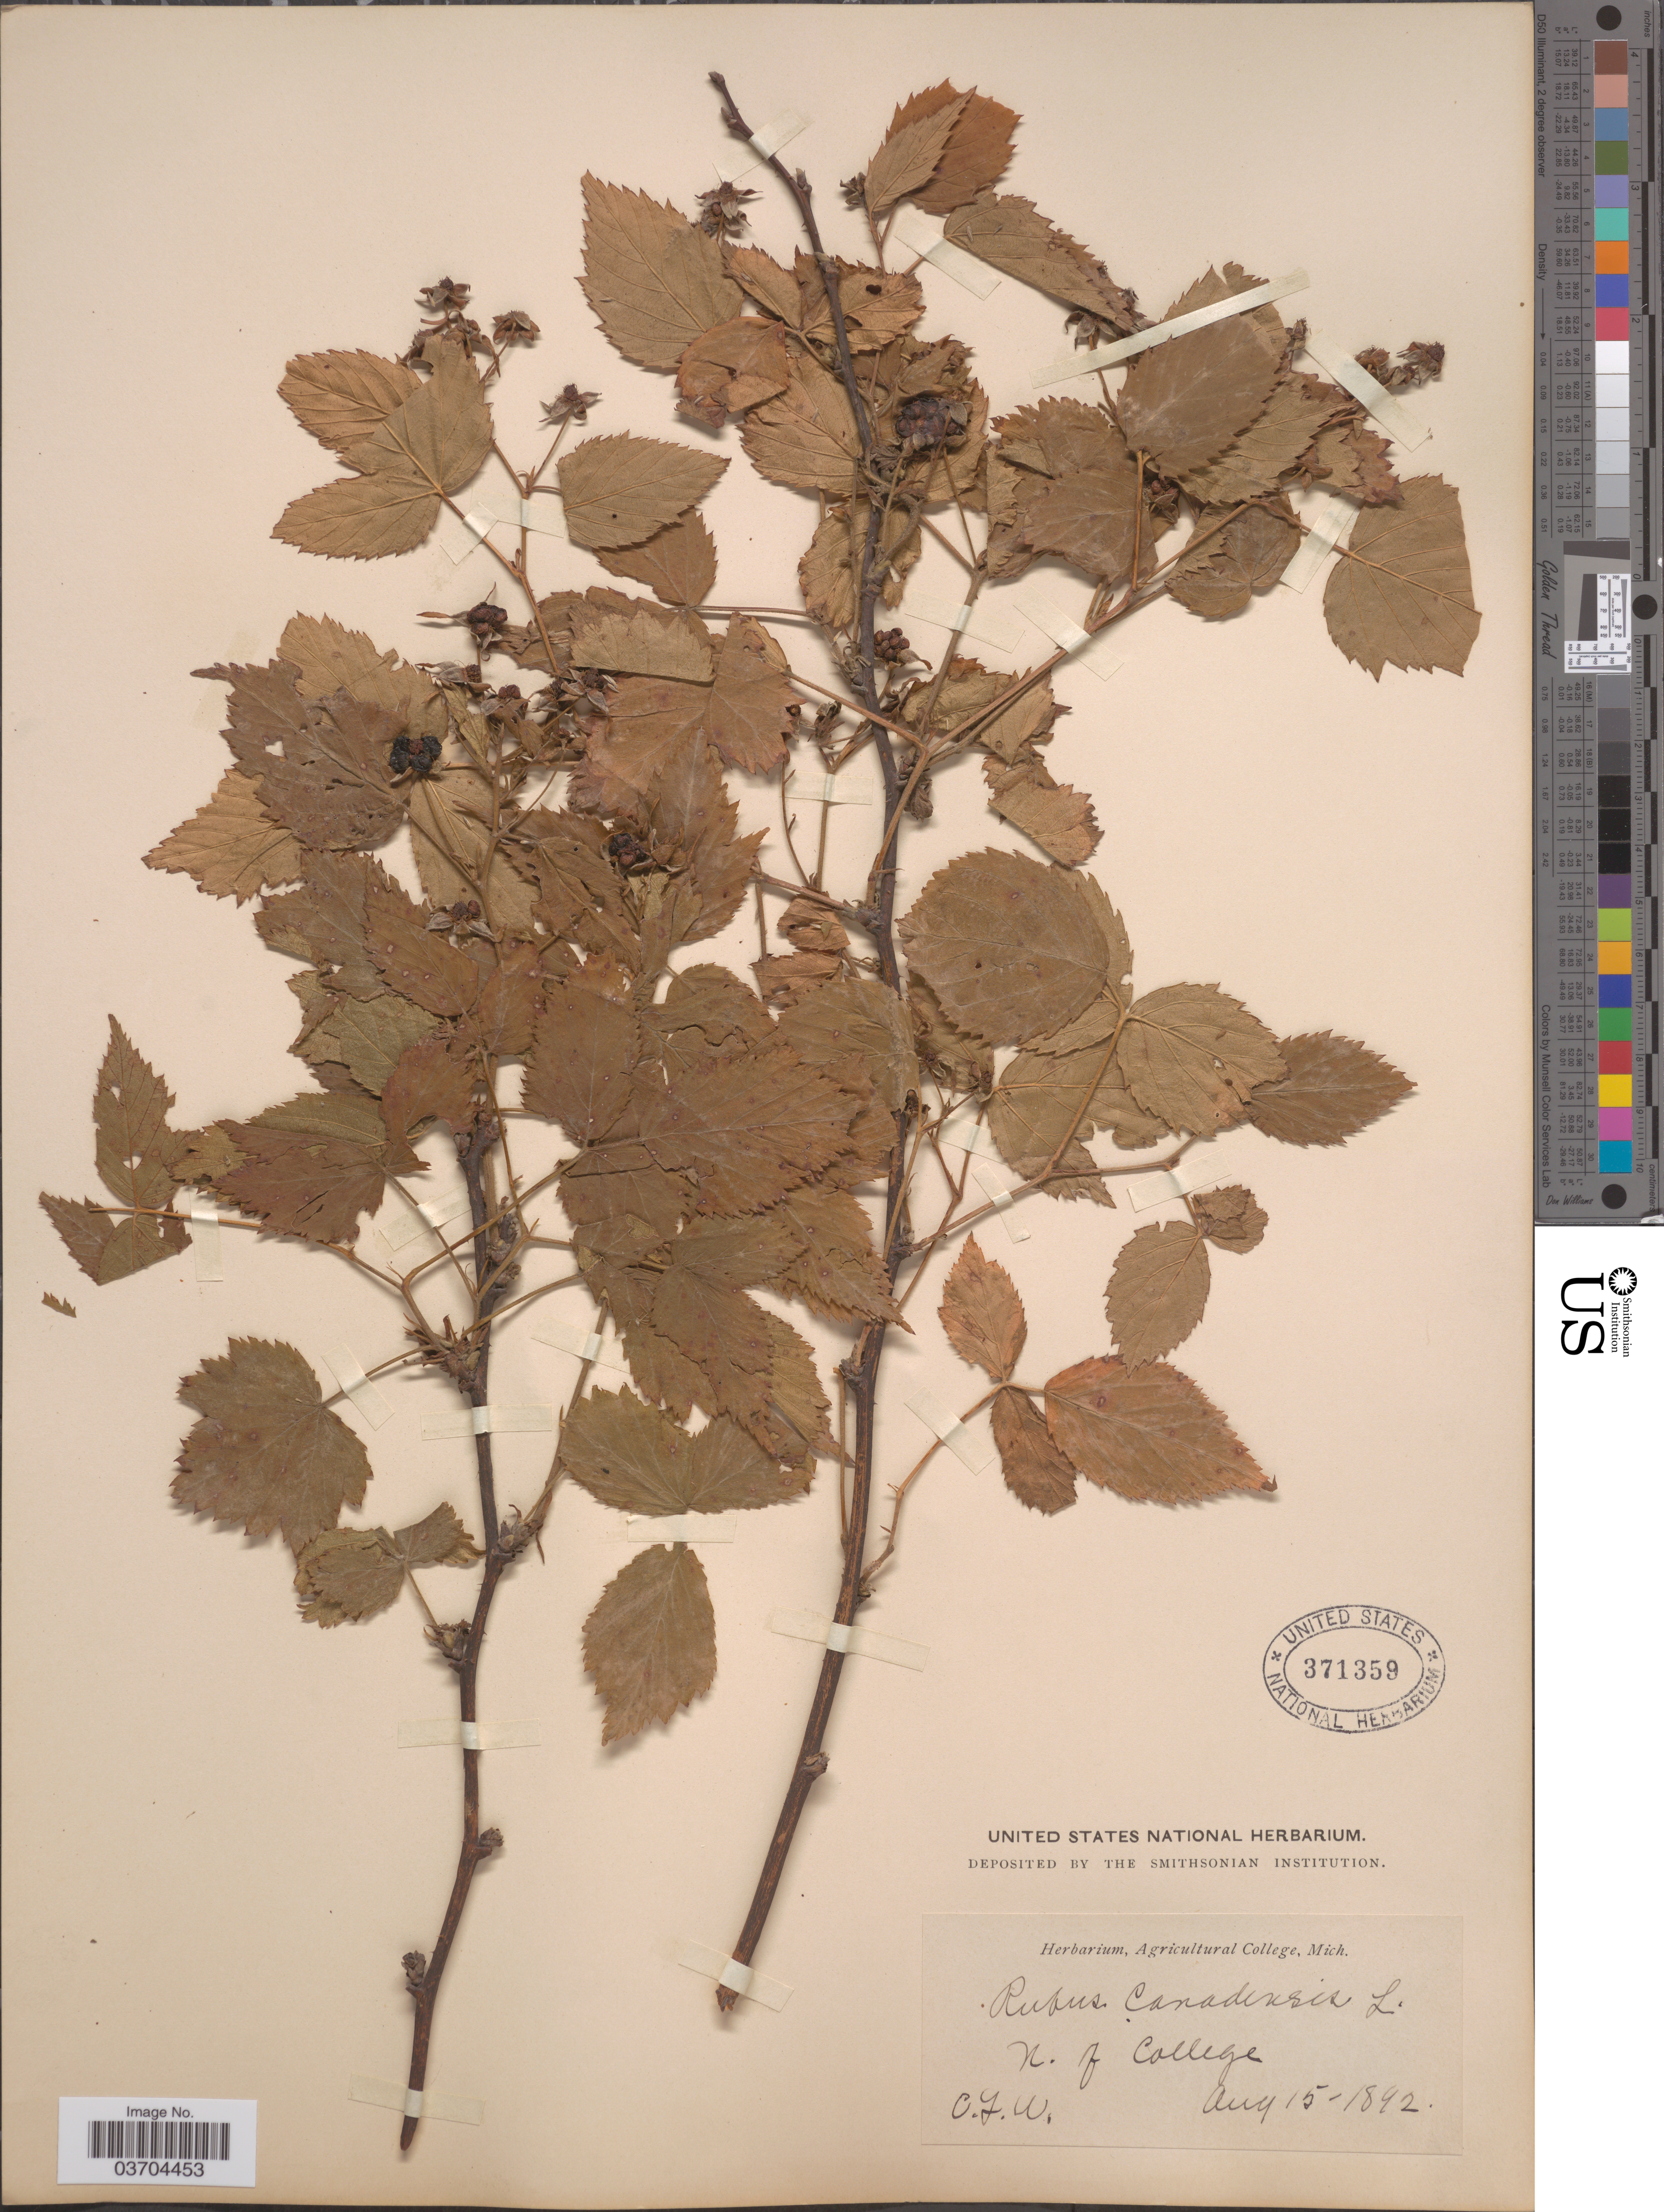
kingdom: Plantae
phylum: Tracheophyta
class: Magnoliopsida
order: Rosales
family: Rosaceae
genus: Rubus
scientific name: Rubus canadensis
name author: L.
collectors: C. F. W.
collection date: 1892-08-15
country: United States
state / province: Michigan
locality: N. of College.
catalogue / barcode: US 371359